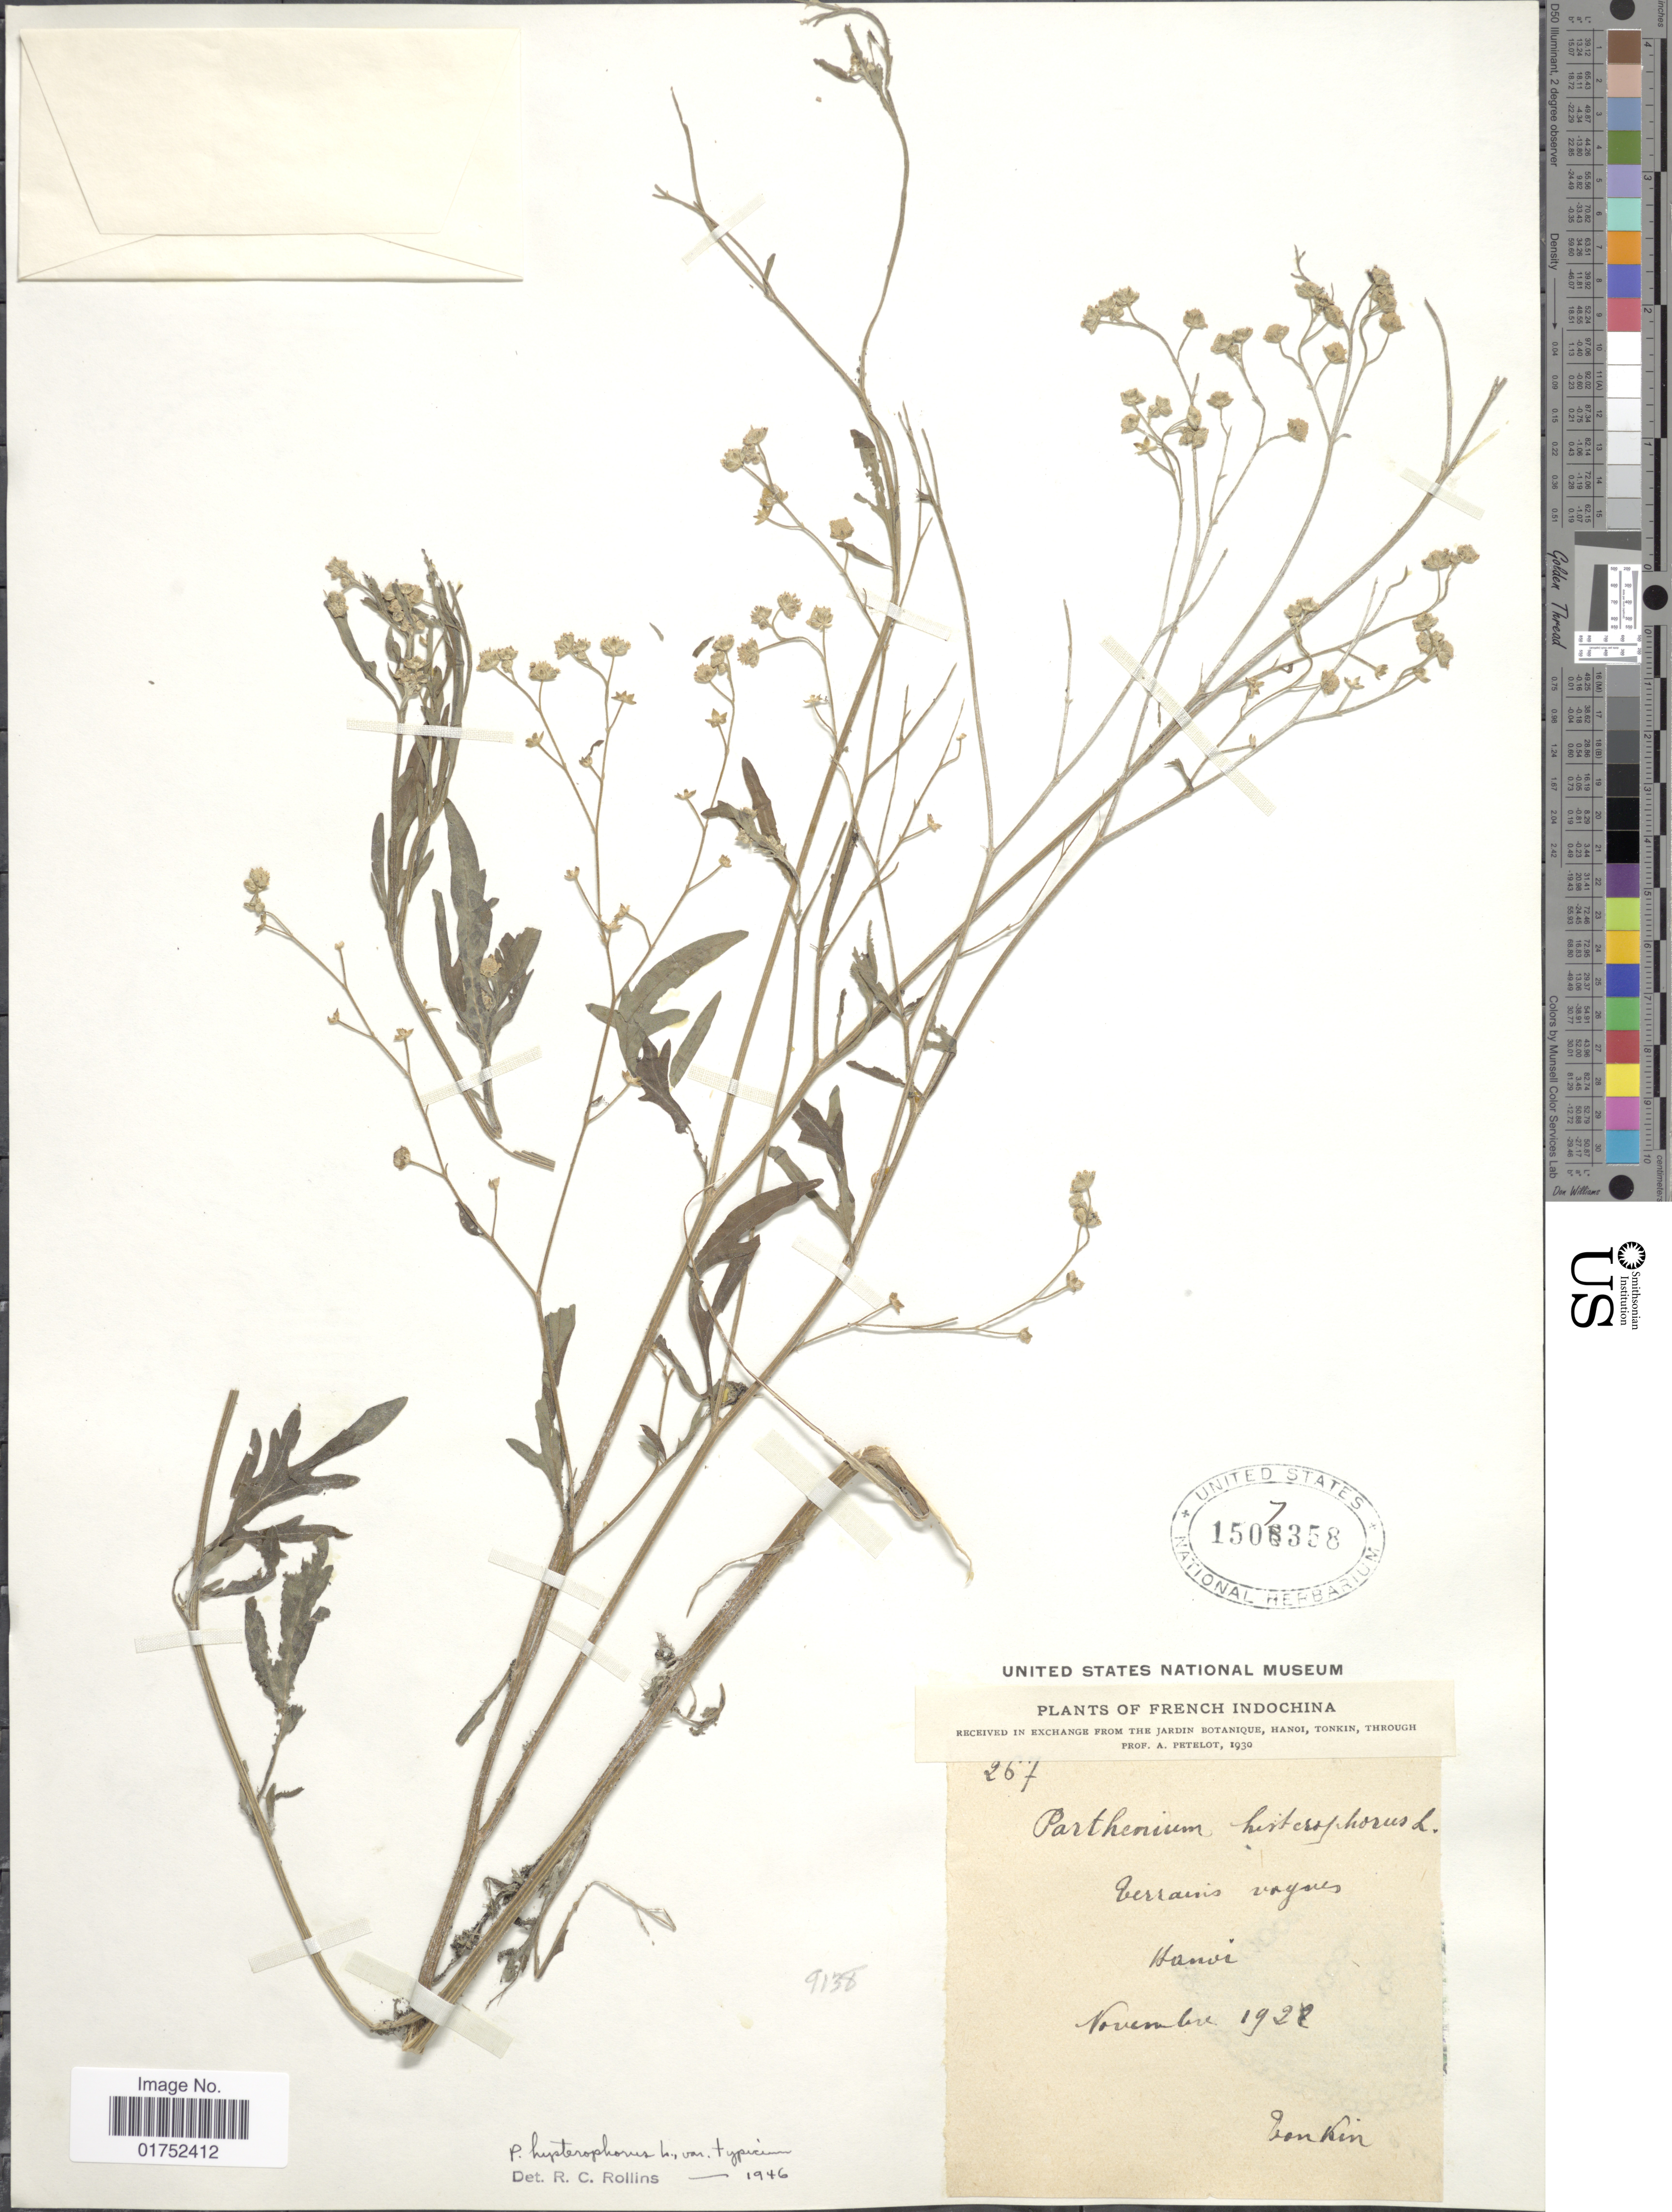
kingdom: Plantae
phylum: Tracheophyta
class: Magnoliopsida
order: Asterales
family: Asteraceae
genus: Parthenium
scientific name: Parthenium hysterophorus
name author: L.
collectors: A. Petelot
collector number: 267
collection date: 1922-11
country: Vietnam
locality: French Indochina, Tonkin. Hanoi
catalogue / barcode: US 1507358